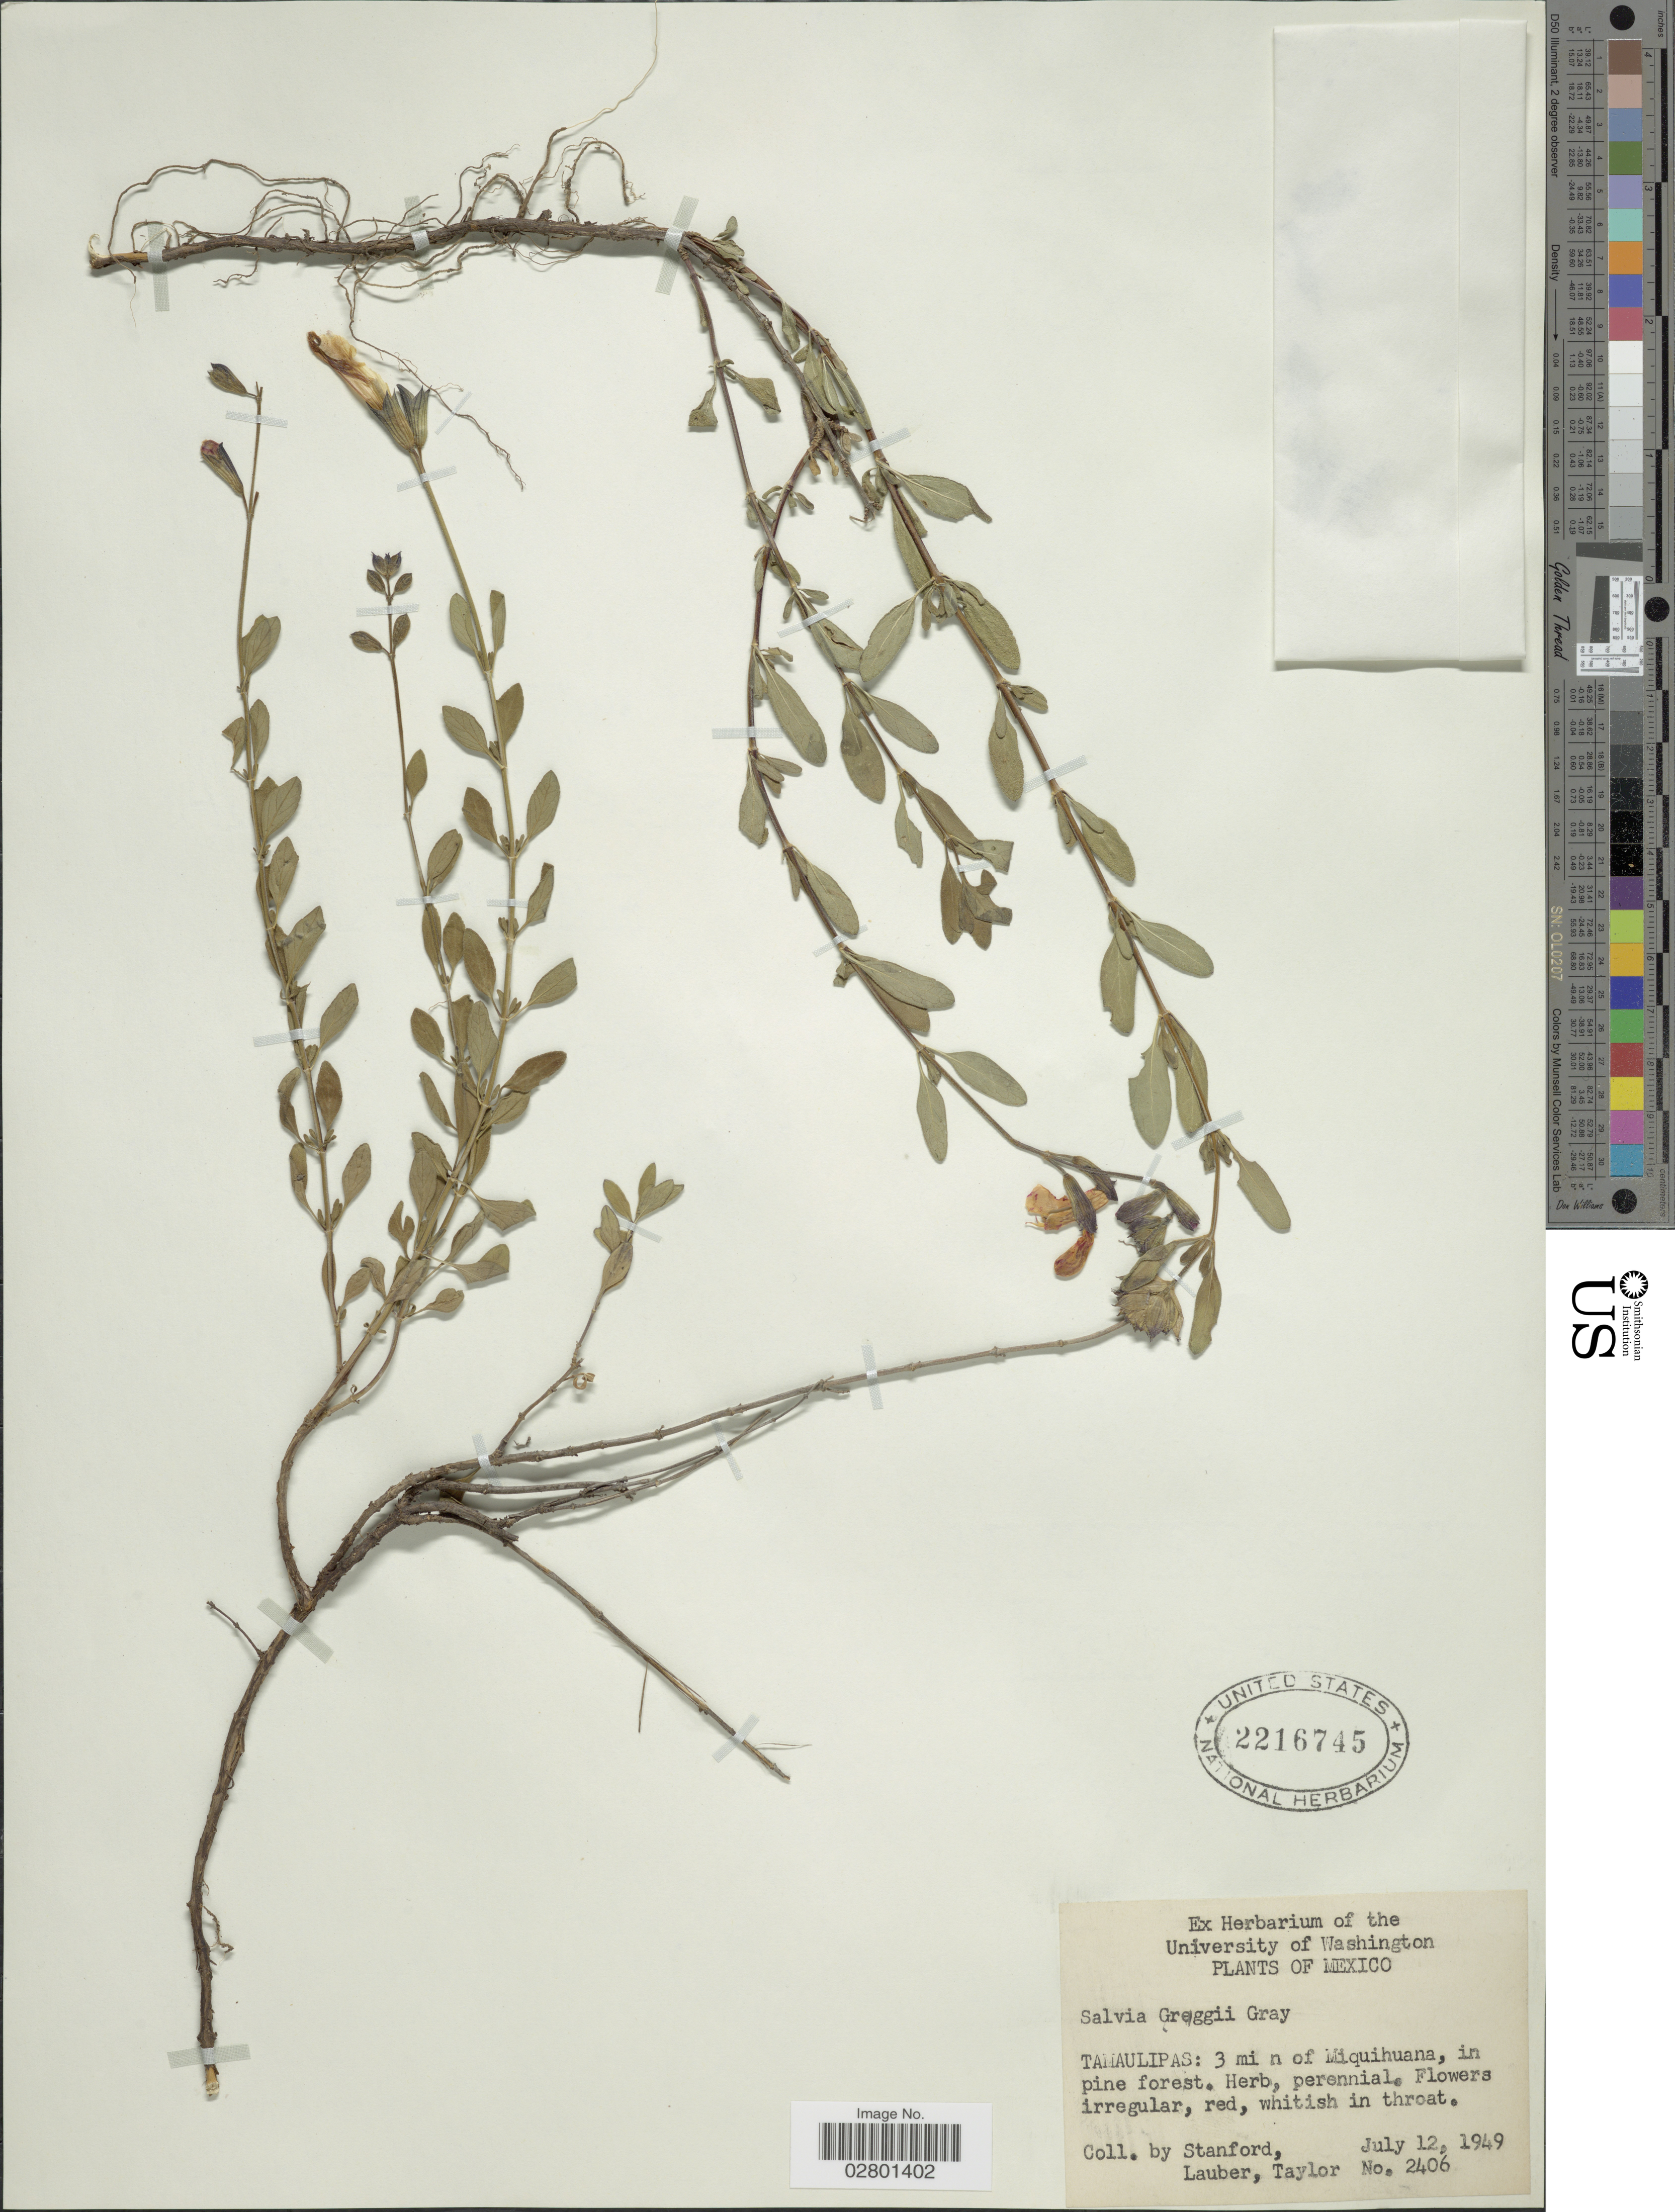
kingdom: Plantae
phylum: Tracheophyta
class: Magnoliopsida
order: Lamiales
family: Lamiaceae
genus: Salvia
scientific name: Salvia greggii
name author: A. Gray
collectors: -. Stanford, -. Lauber & -. Taylor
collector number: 2406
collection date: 1949-07-12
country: Mexico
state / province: Tamaulipas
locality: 3 mi n of Miquihuana.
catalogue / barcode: US 2216745